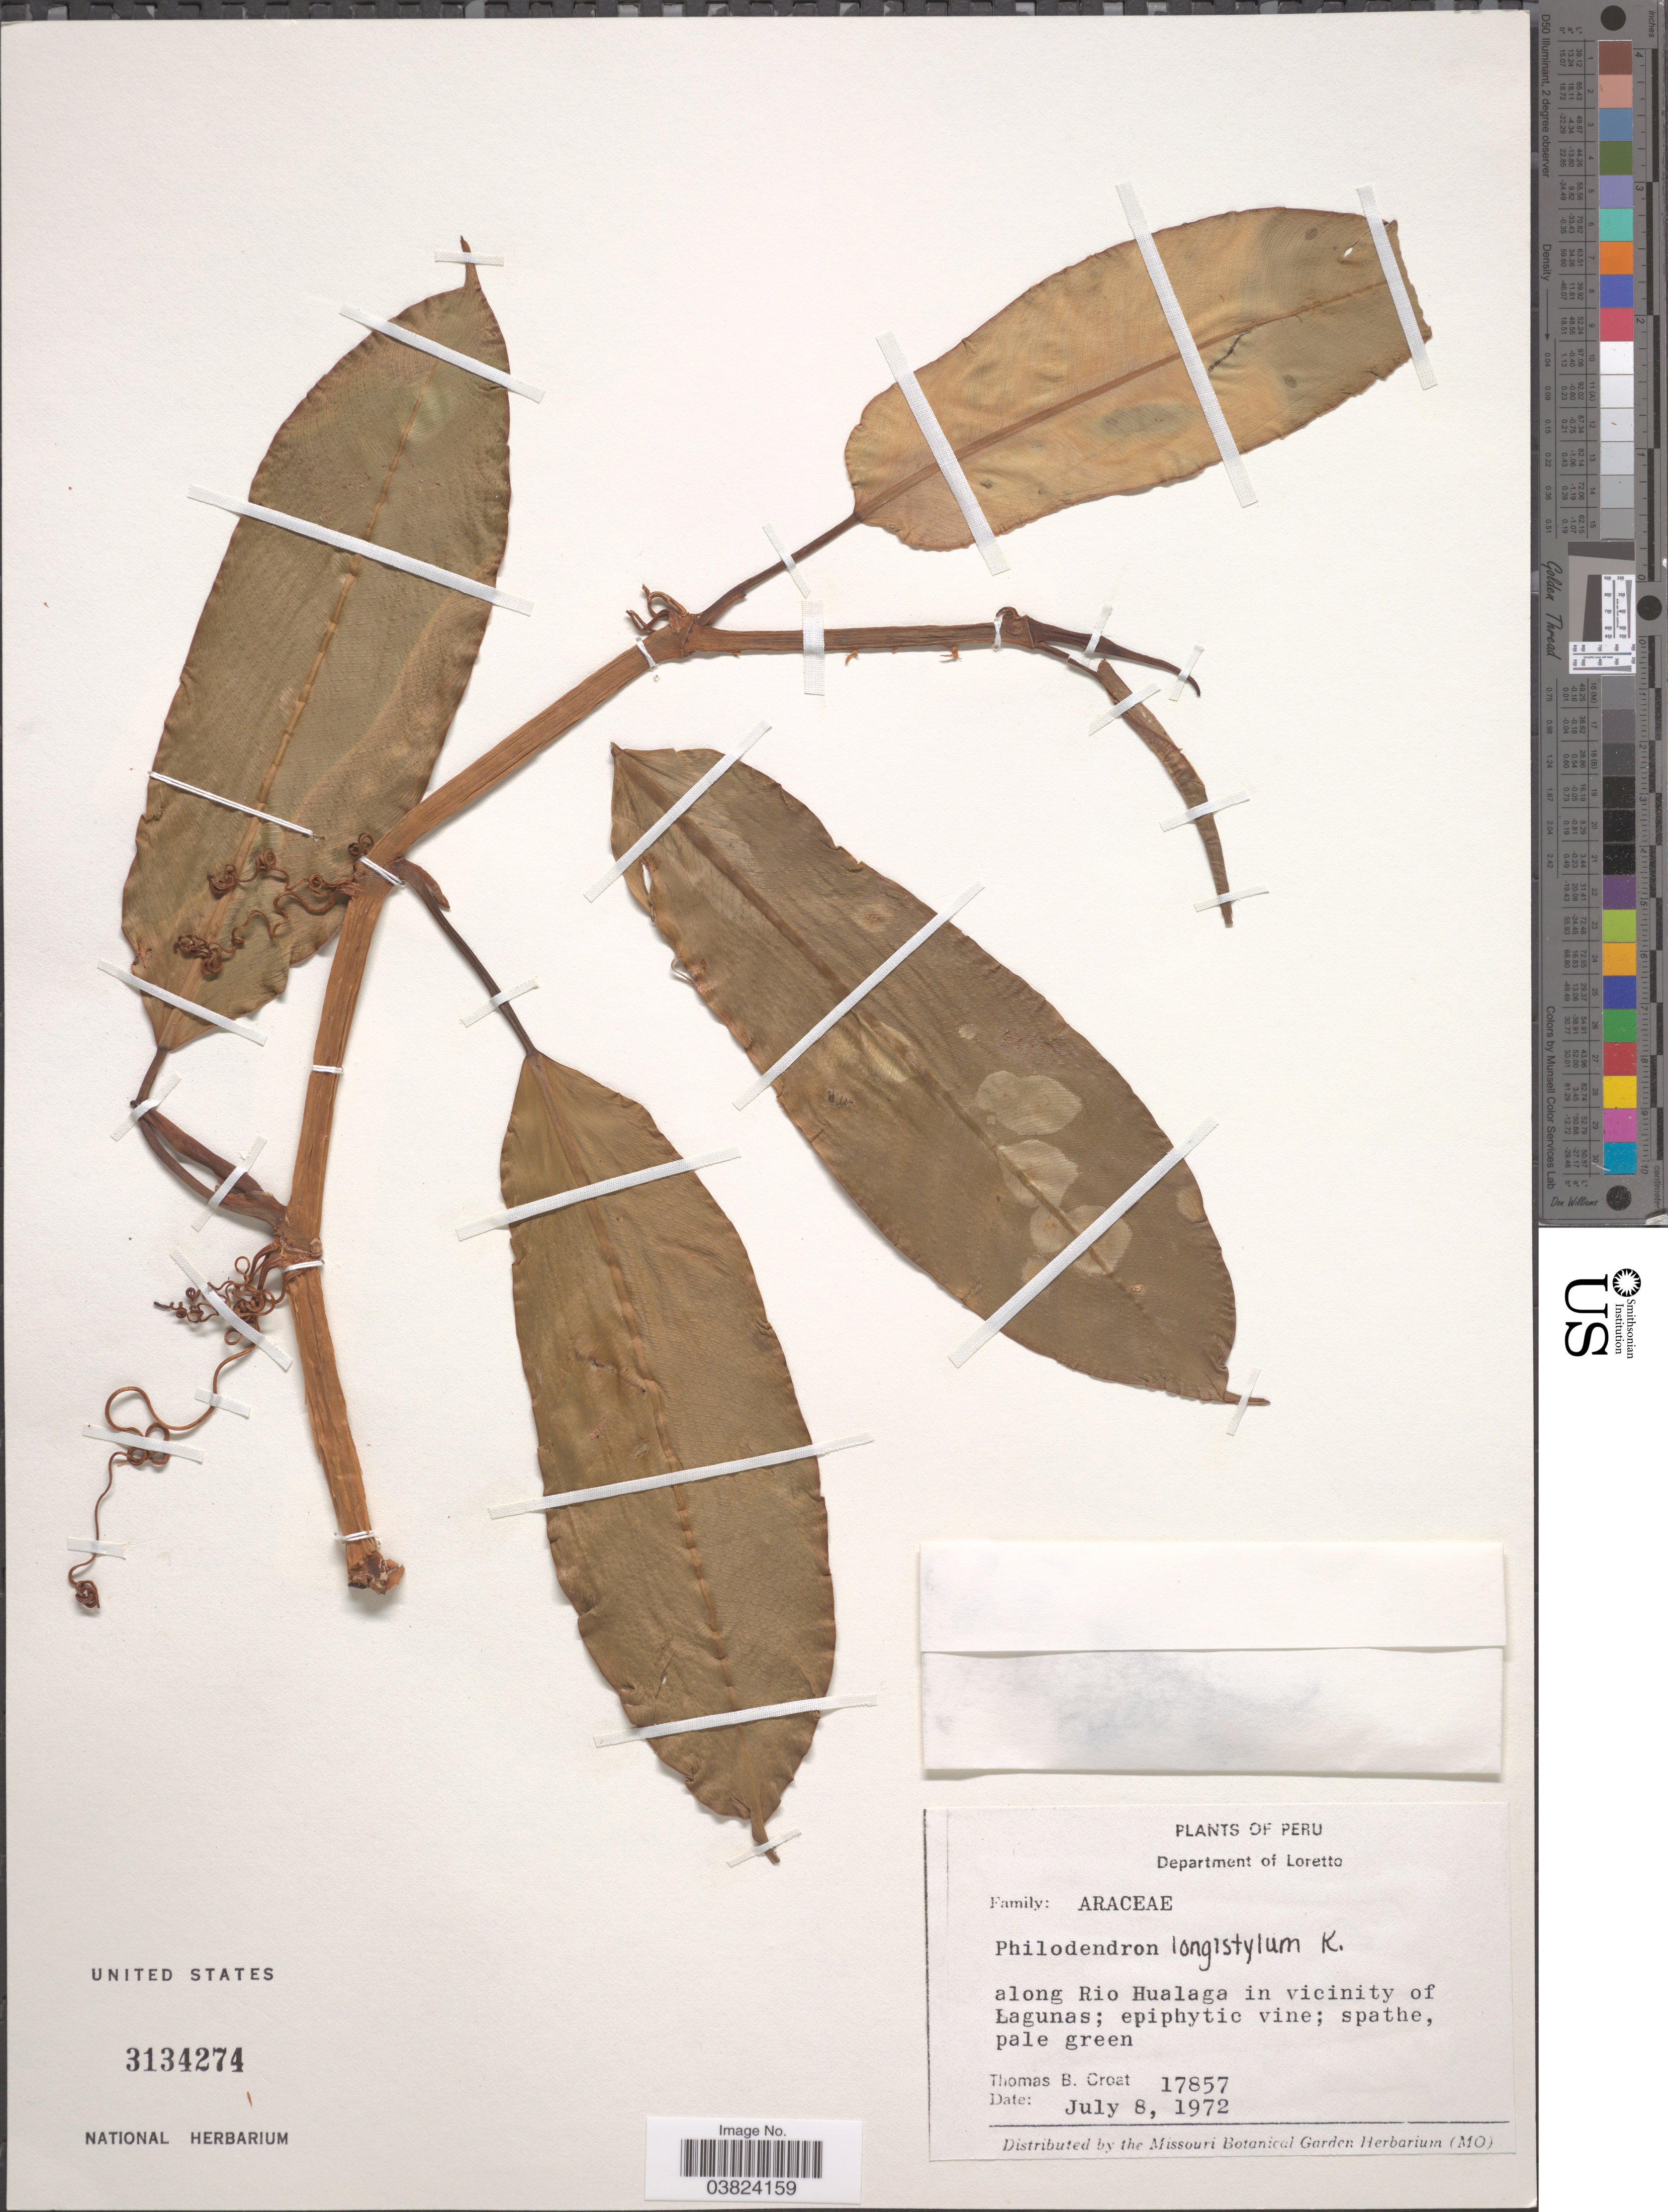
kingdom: Plantae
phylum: Tracheophyta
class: Liliopsida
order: Alismatales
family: Araceae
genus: Philodendron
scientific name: Philodendron longistilum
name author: K. Krause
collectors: T. B. Croat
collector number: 17857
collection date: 1972-07-08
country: Peru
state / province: Loreto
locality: Department of Loretto. Along Rio Hualaga in vicinity of Lagunas.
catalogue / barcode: US 3134274